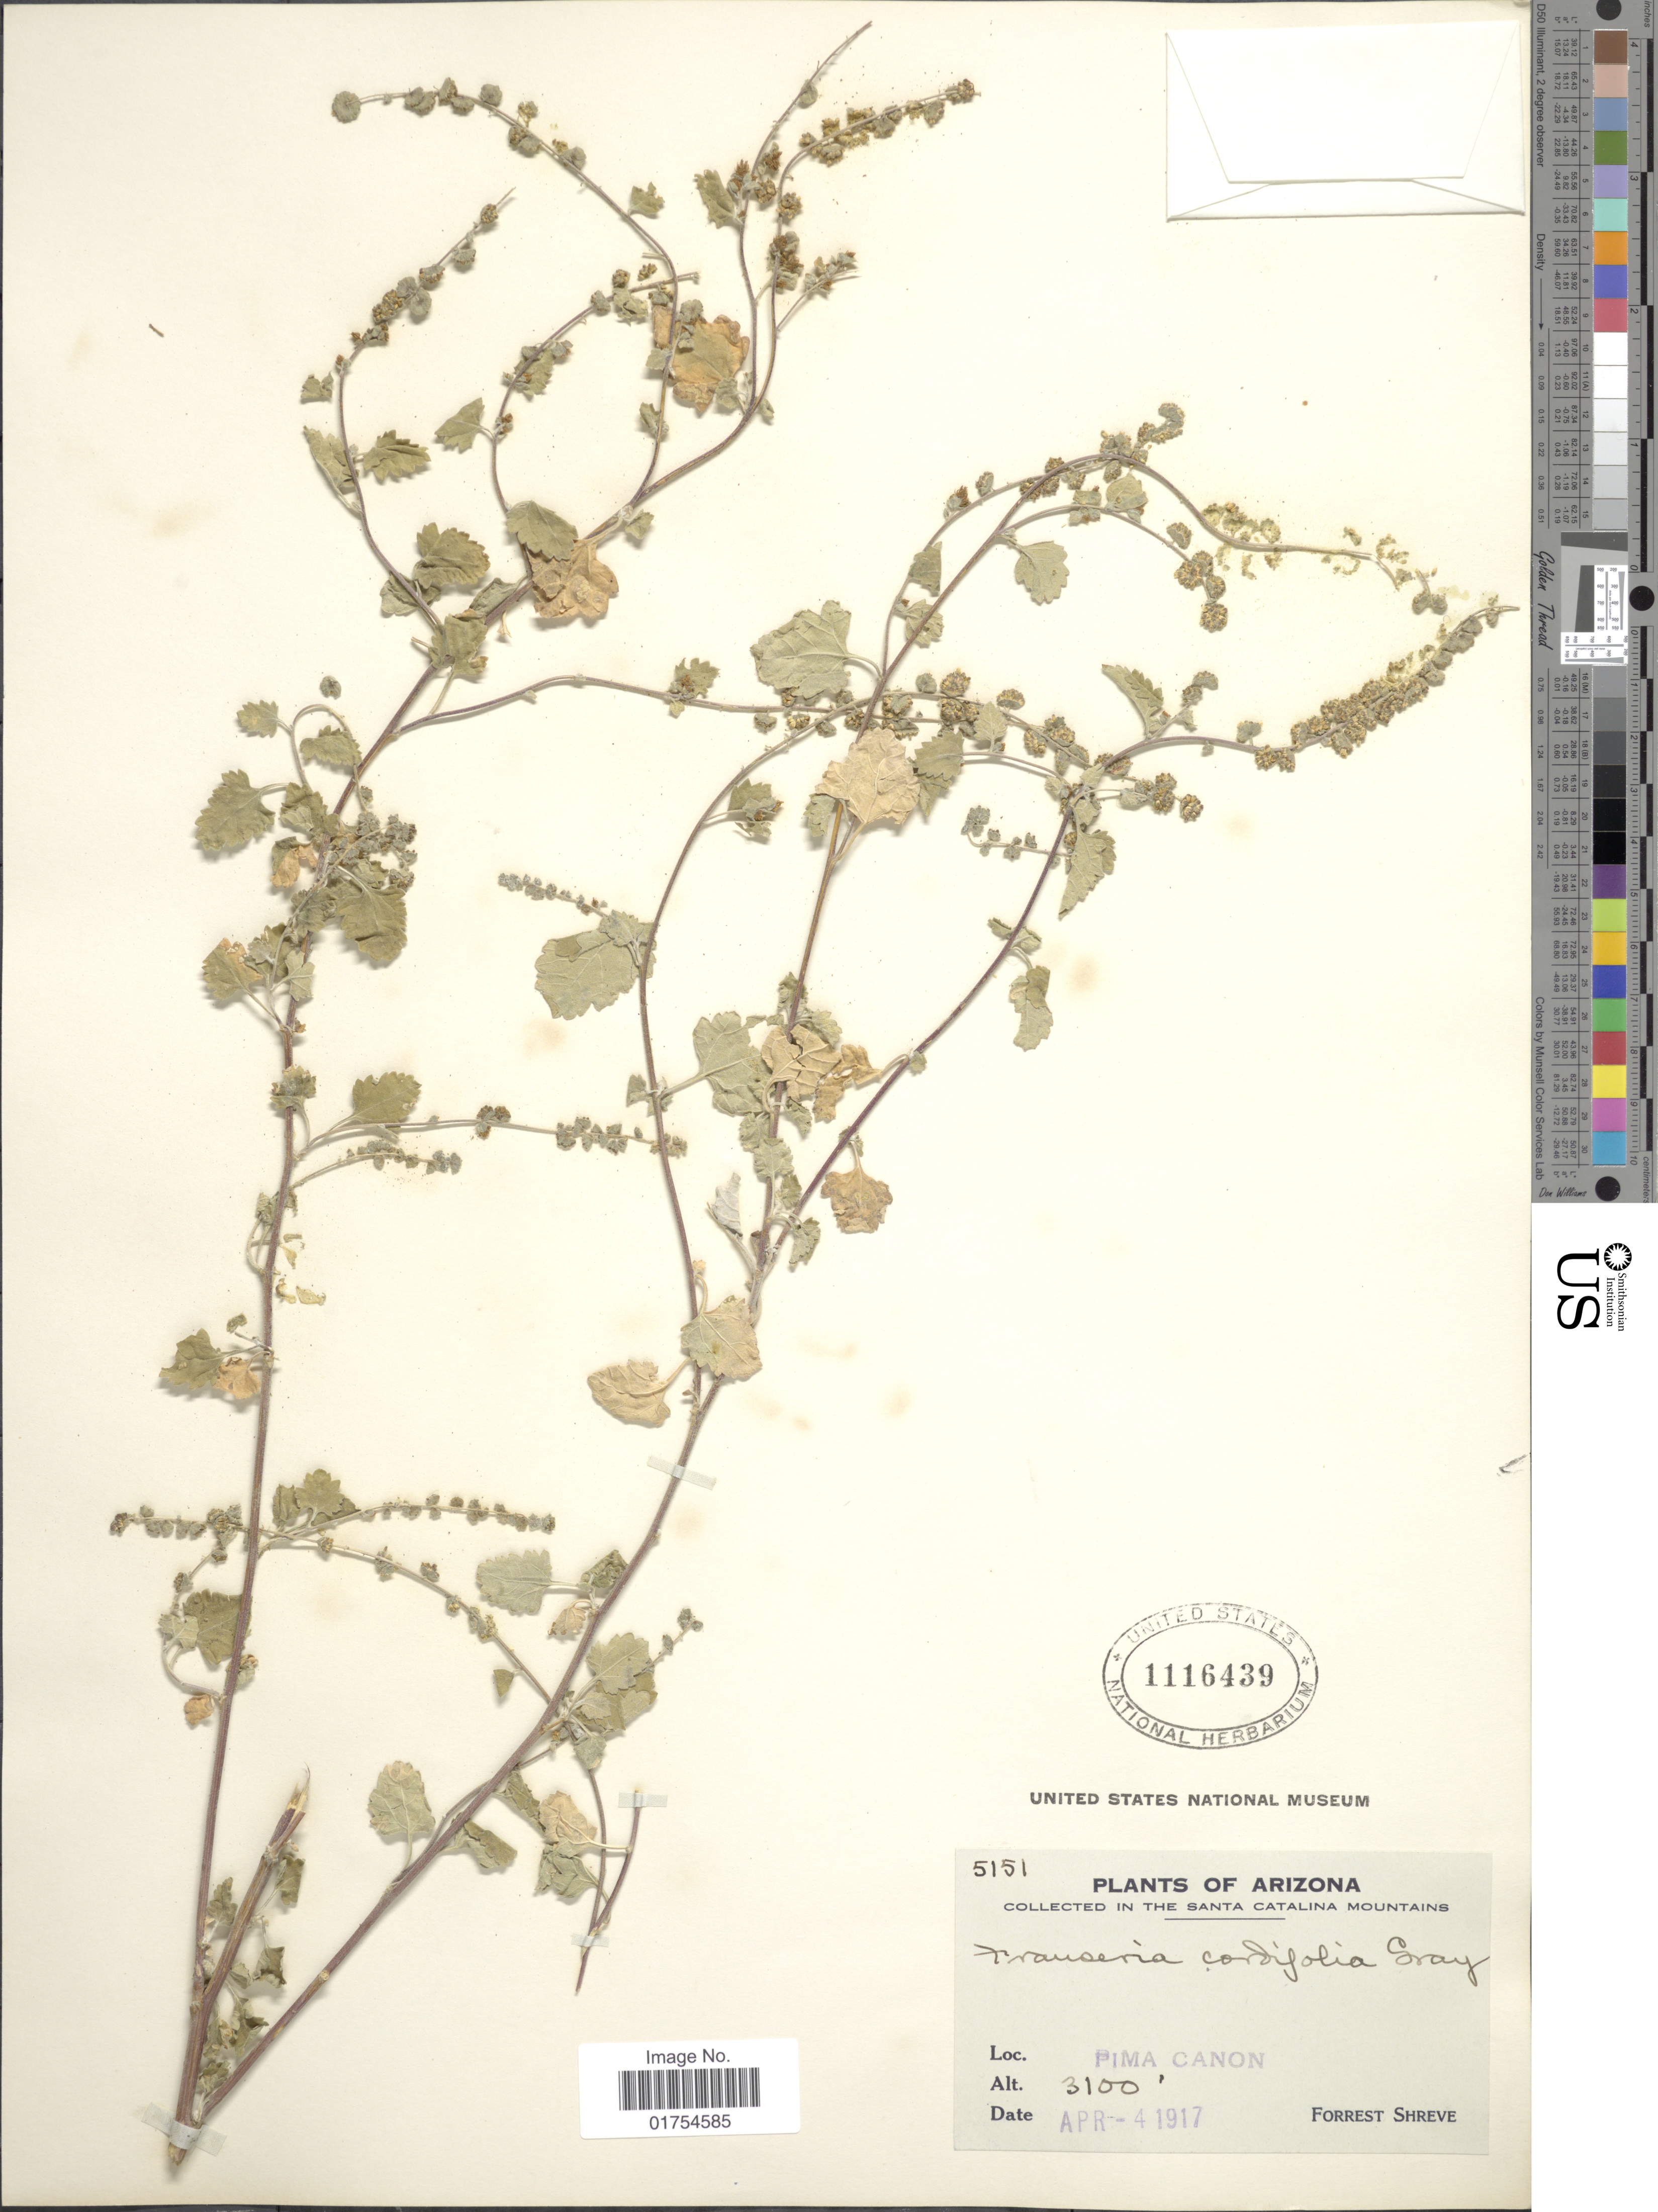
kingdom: Plantae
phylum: Tracheophyta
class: Magnoliopsida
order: Asterales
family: Asteraceae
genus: Franseria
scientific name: Franseria cordifolia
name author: A. Gray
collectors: F. Shreve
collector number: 5151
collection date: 1917-04-04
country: United States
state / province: Arizona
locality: Santa Catalina Mountains, Pima Canon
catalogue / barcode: US 1116439